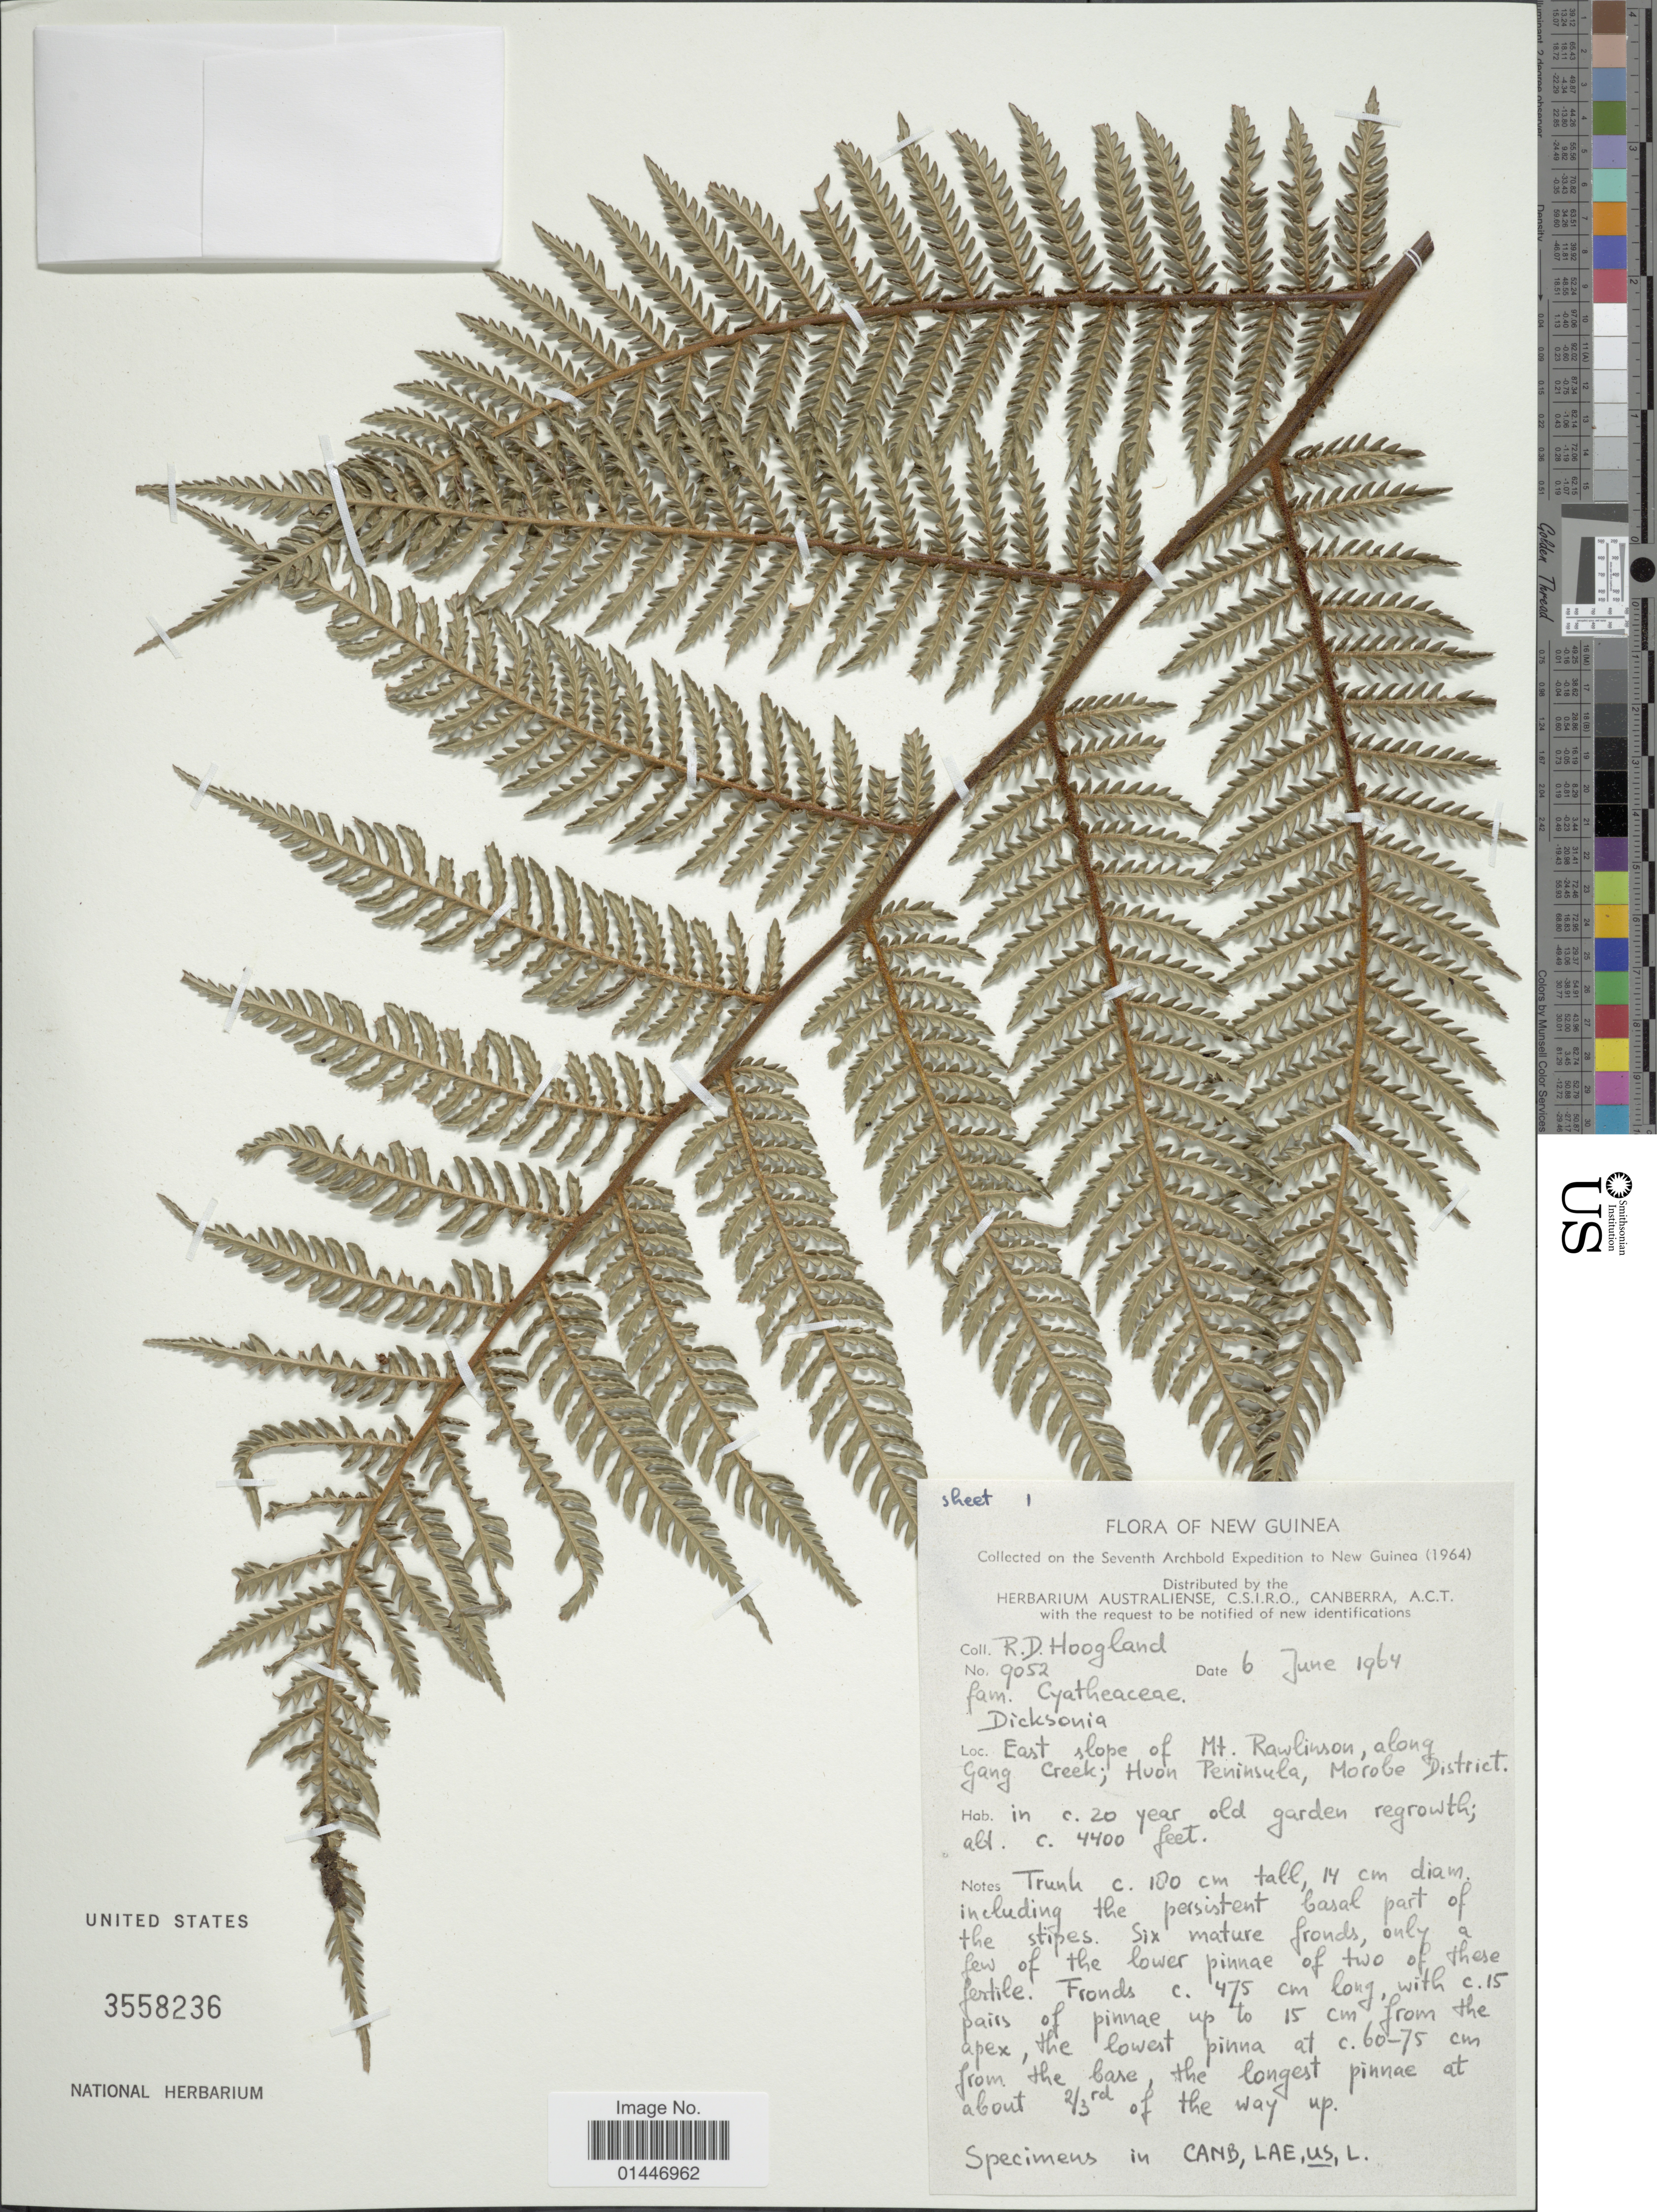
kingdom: Plantae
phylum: Tracheophyta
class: Polypodiopsida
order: Cyatheales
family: Dicksoniaceae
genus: Dicksonia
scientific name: Dicksonia sp.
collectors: R. D. Hoogland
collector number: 9052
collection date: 1964-06-06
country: Papua New Guinea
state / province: Morobe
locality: New Guinea, east slope of Mt. Rawlinson, along Gang Creek ; Huon Peninsula, Morobe District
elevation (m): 1341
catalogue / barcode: US 3558236